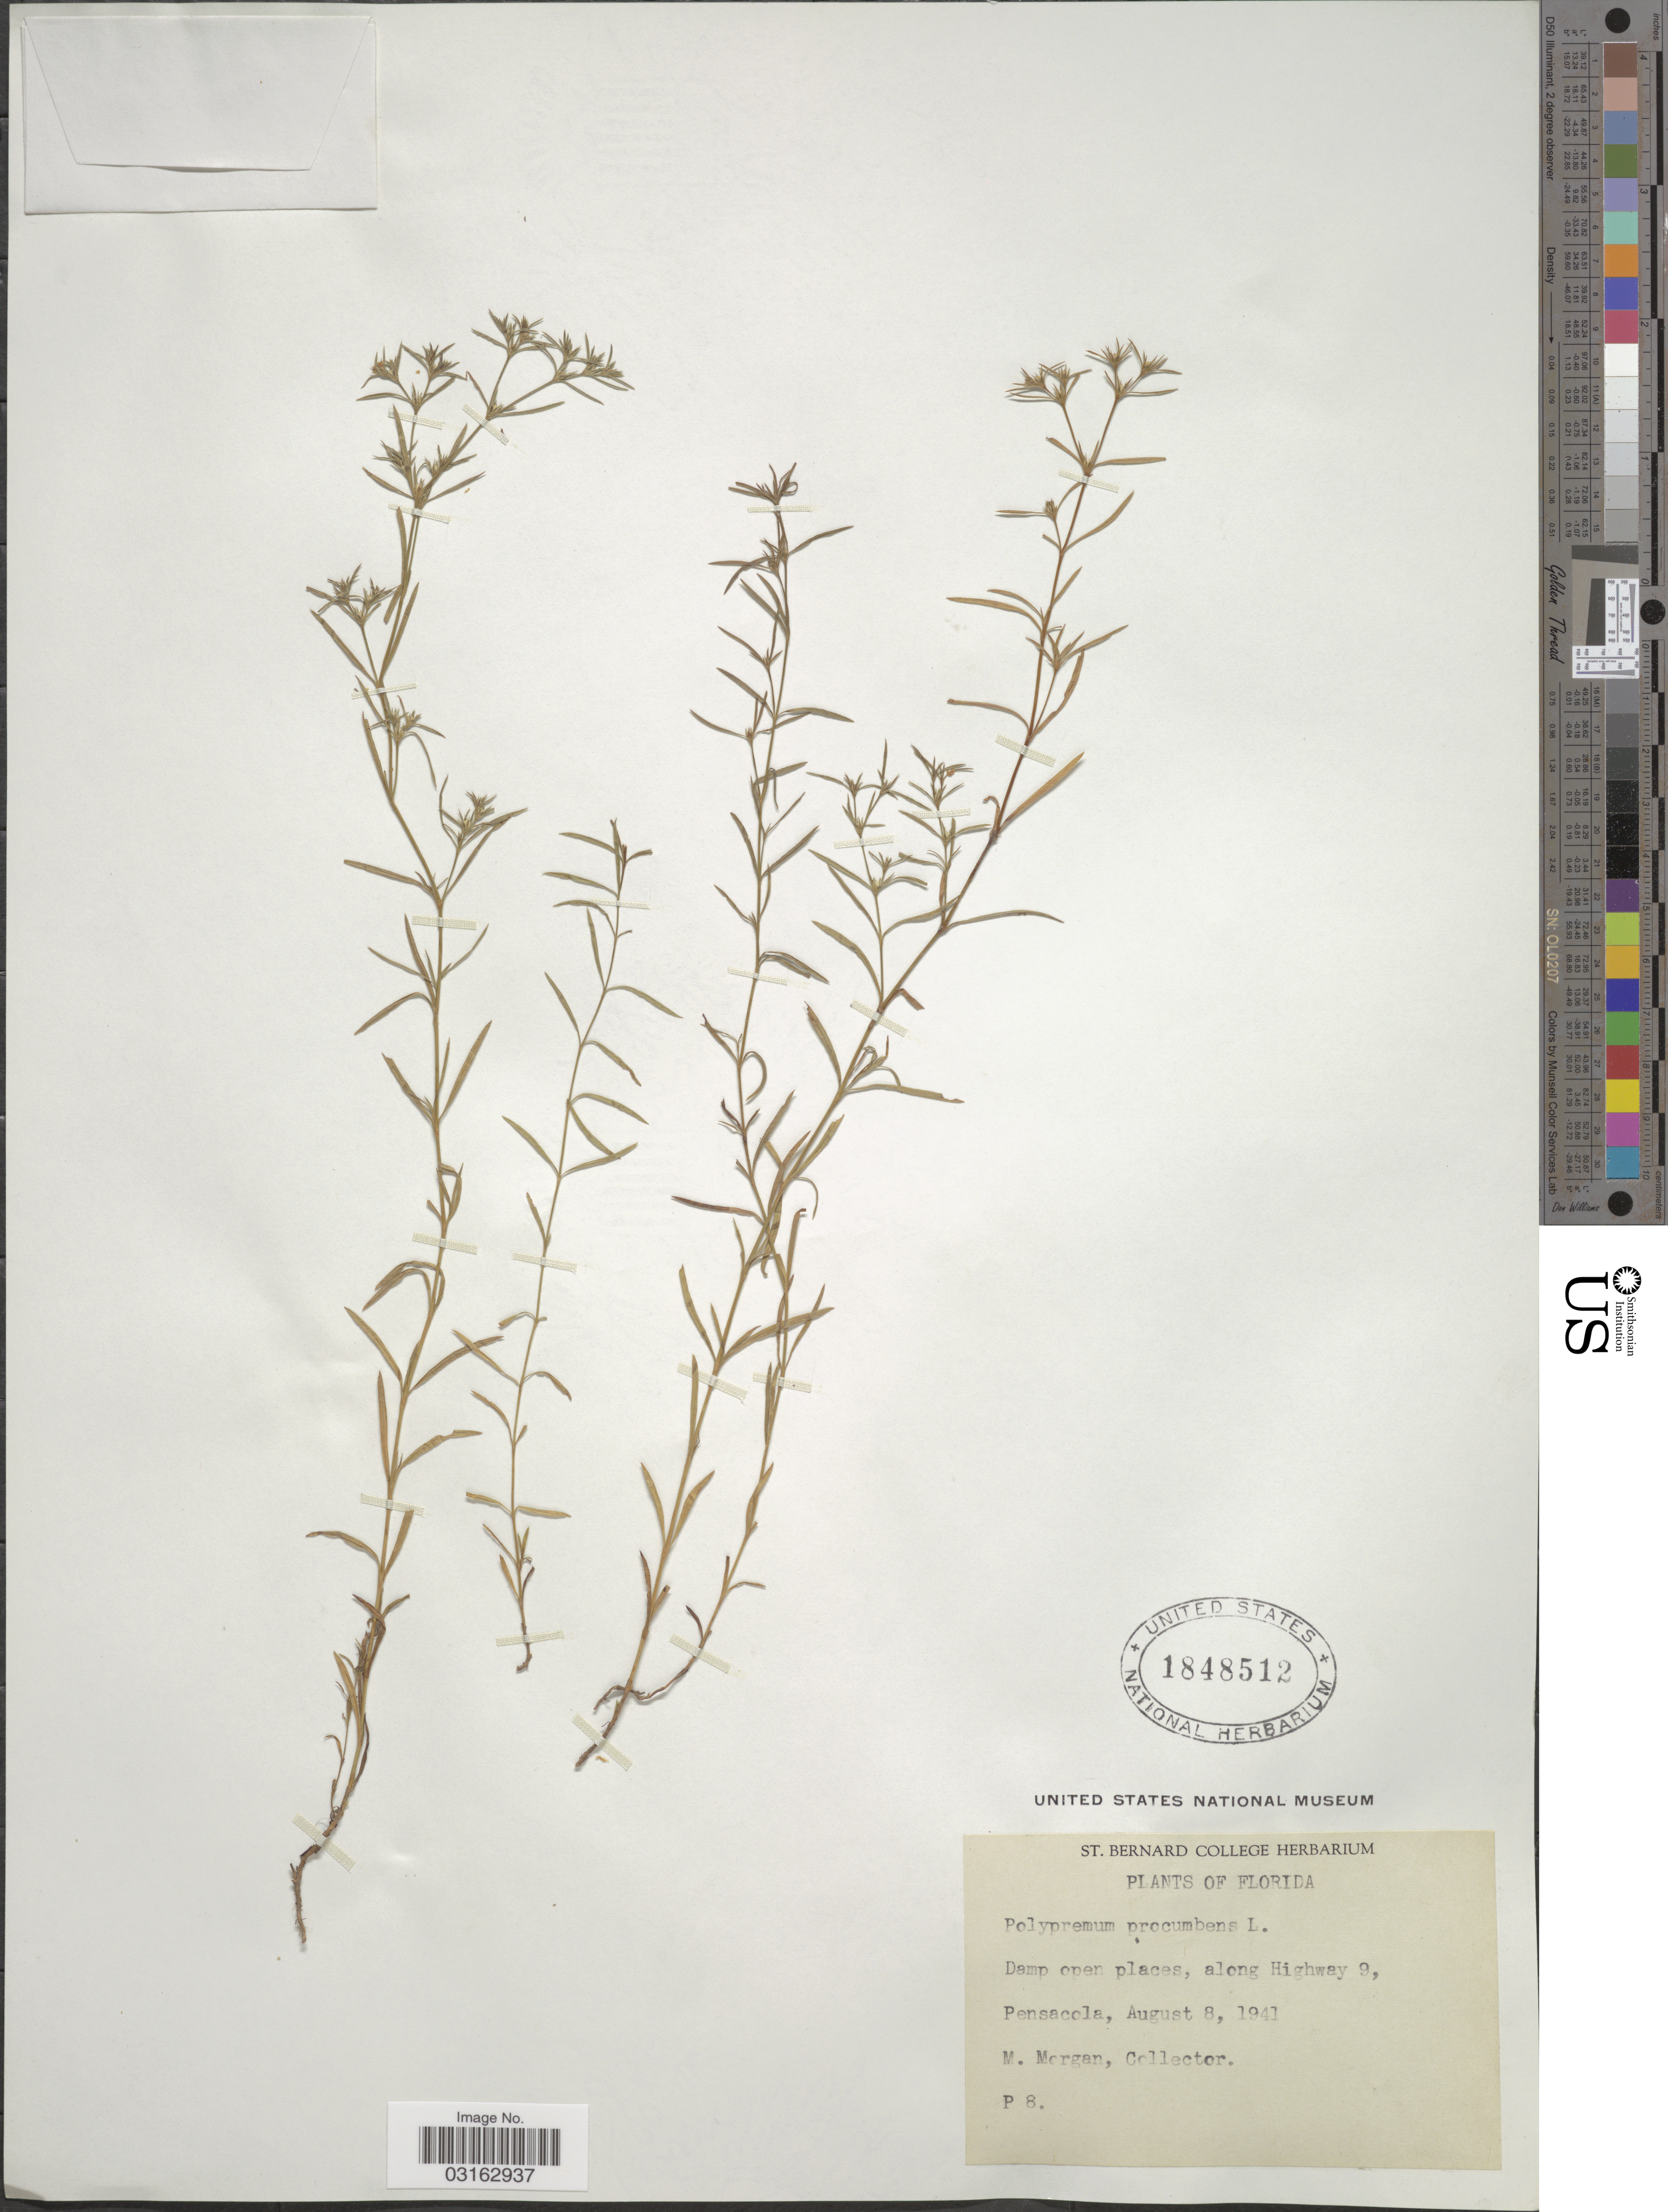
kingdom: Plantae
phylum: Tracheophyta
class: Magnoliopsida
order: Lamiales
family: Tetrachondraceae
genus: Polypremum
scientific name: Polypremum procumbens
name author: L.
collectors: M. Morgan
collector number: P8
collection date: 1941-08-08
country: United States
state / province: Florida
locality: Damp open places, along Highway 9, Pensacola.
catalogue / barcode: US 1848512